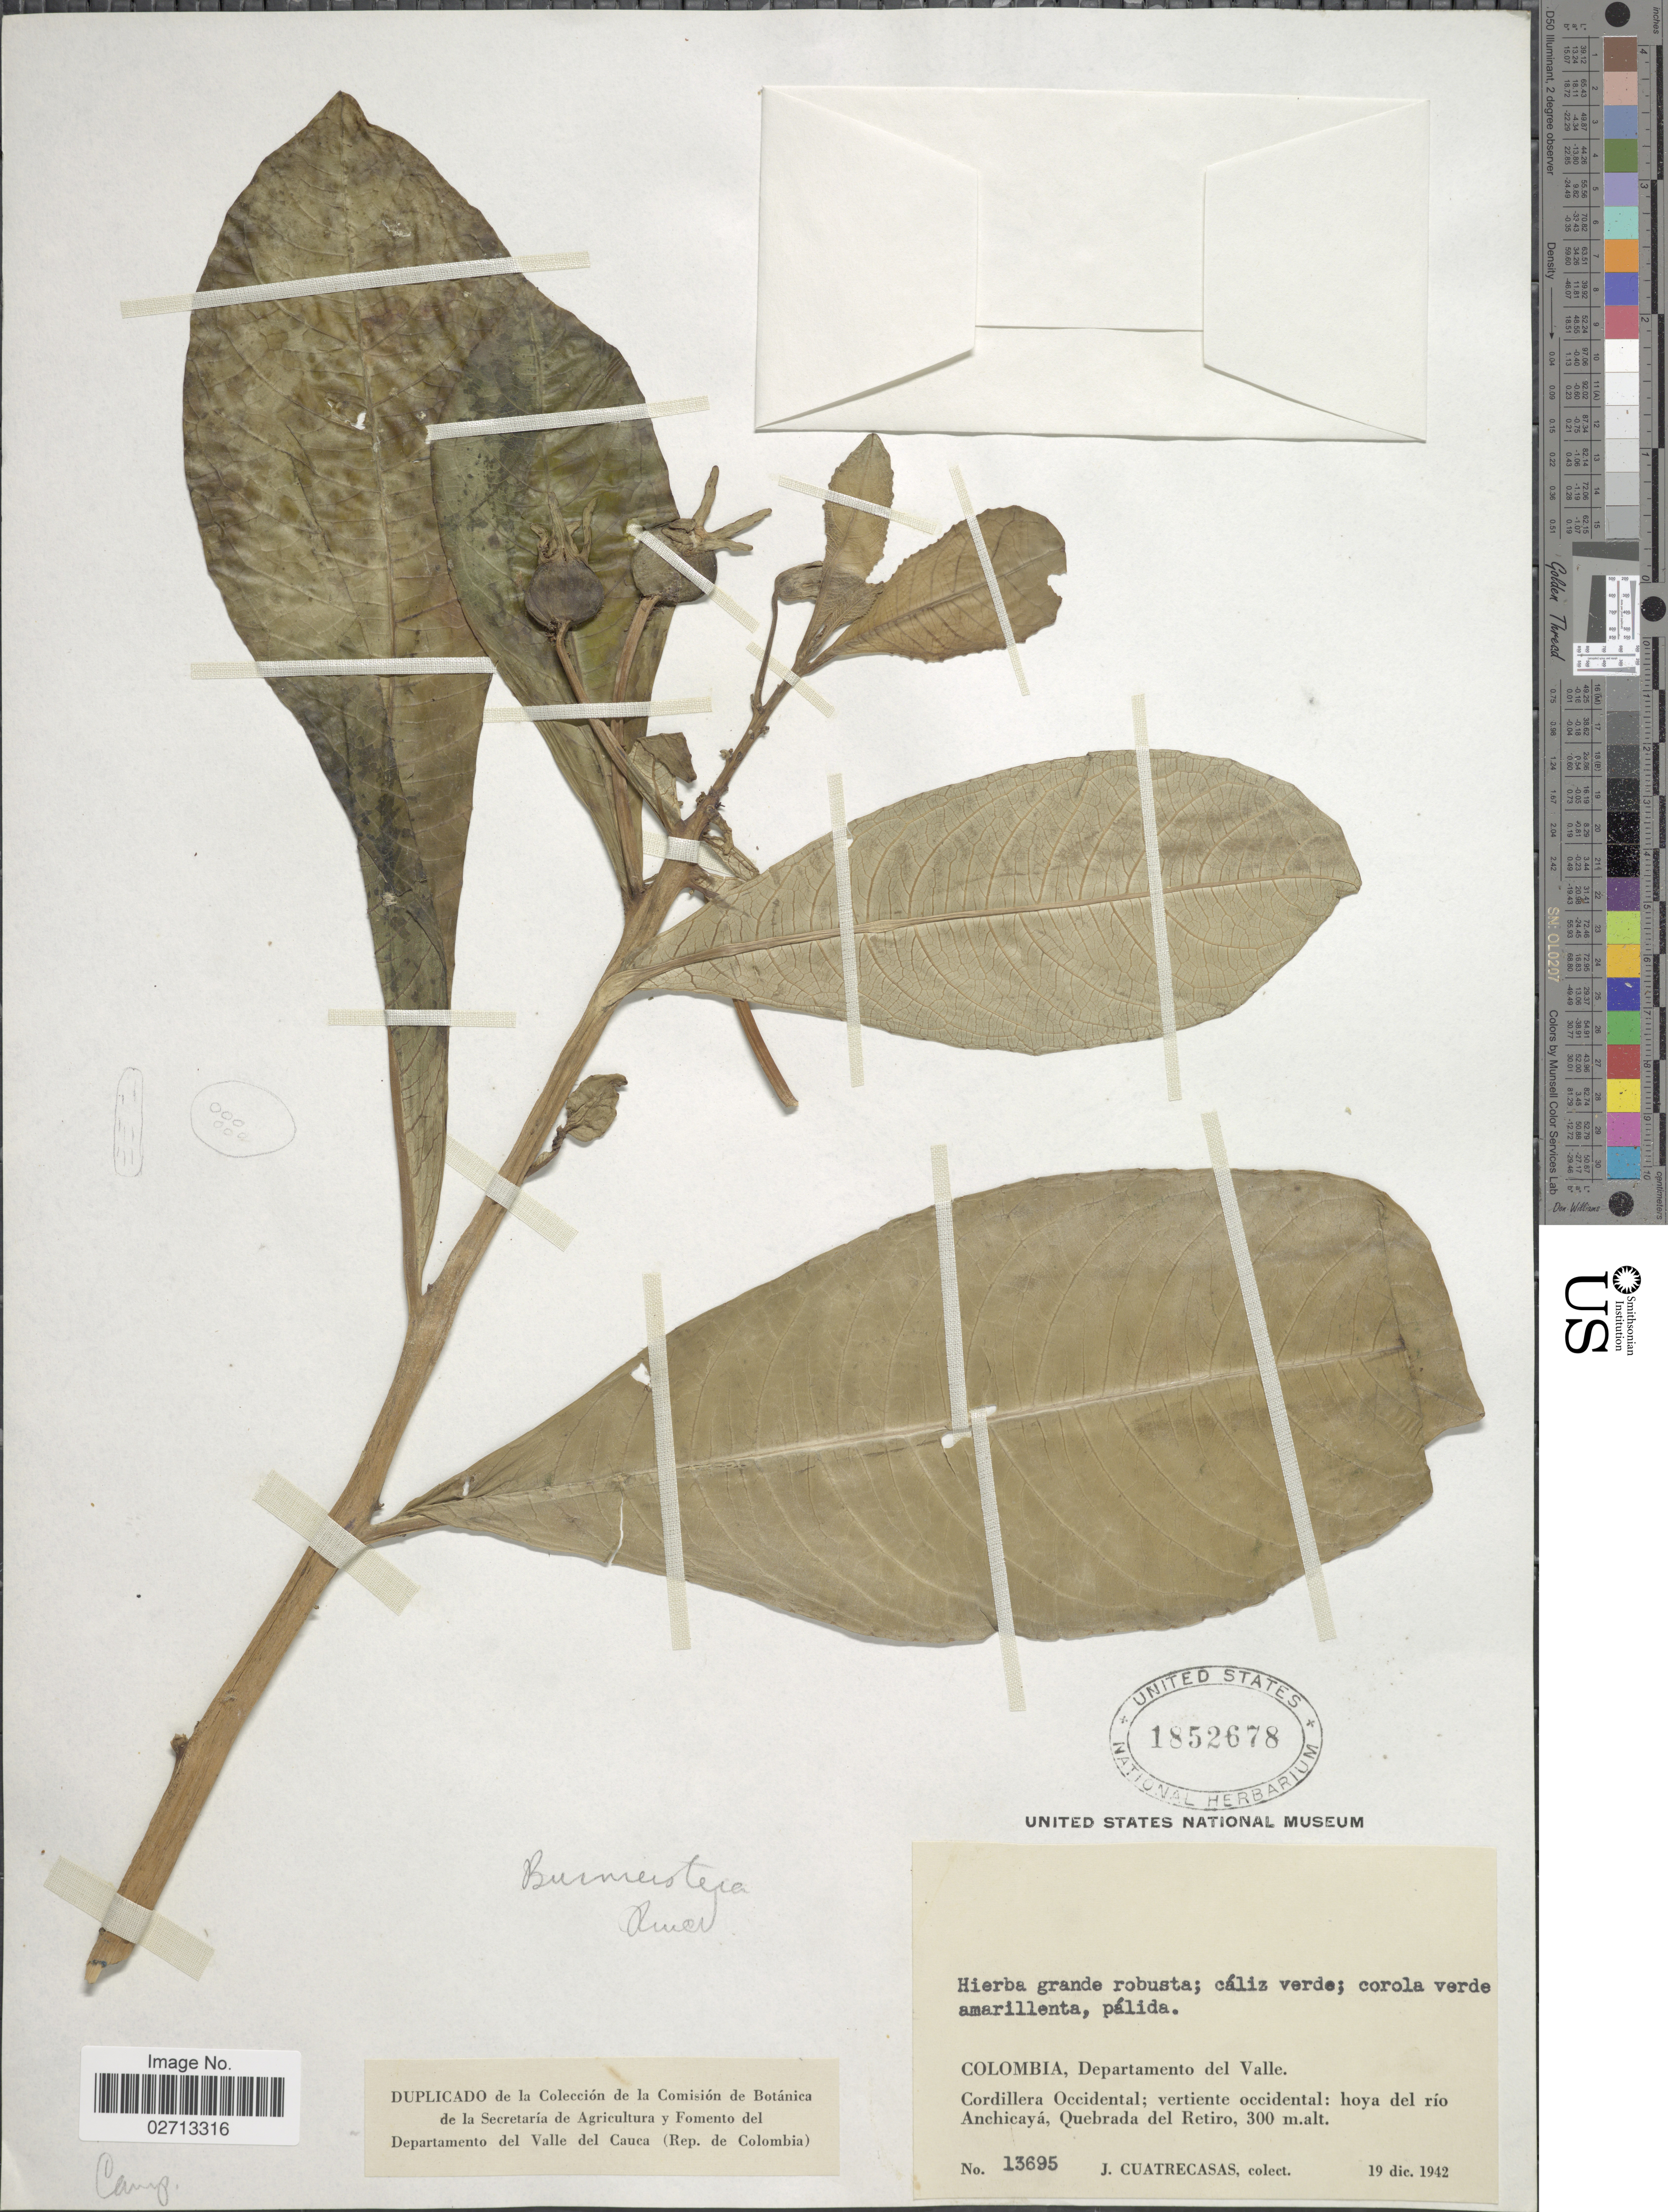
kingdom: Plantae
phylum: Tracheophyta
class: Magnoliopsida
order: Asterales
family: Campanulaceae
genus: Burmeistera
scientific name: Burmeistera sp.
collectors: J. Cuatrecasas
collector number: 13695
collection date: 1942-12-19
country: Colombia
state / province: Valle del Cauca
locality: Departamento del Valle. Cordillera Occidental; vertiente occidental: hoya del río Anchicayá, Quebrada del Retiro.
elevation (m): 300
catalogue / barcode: US 1852678